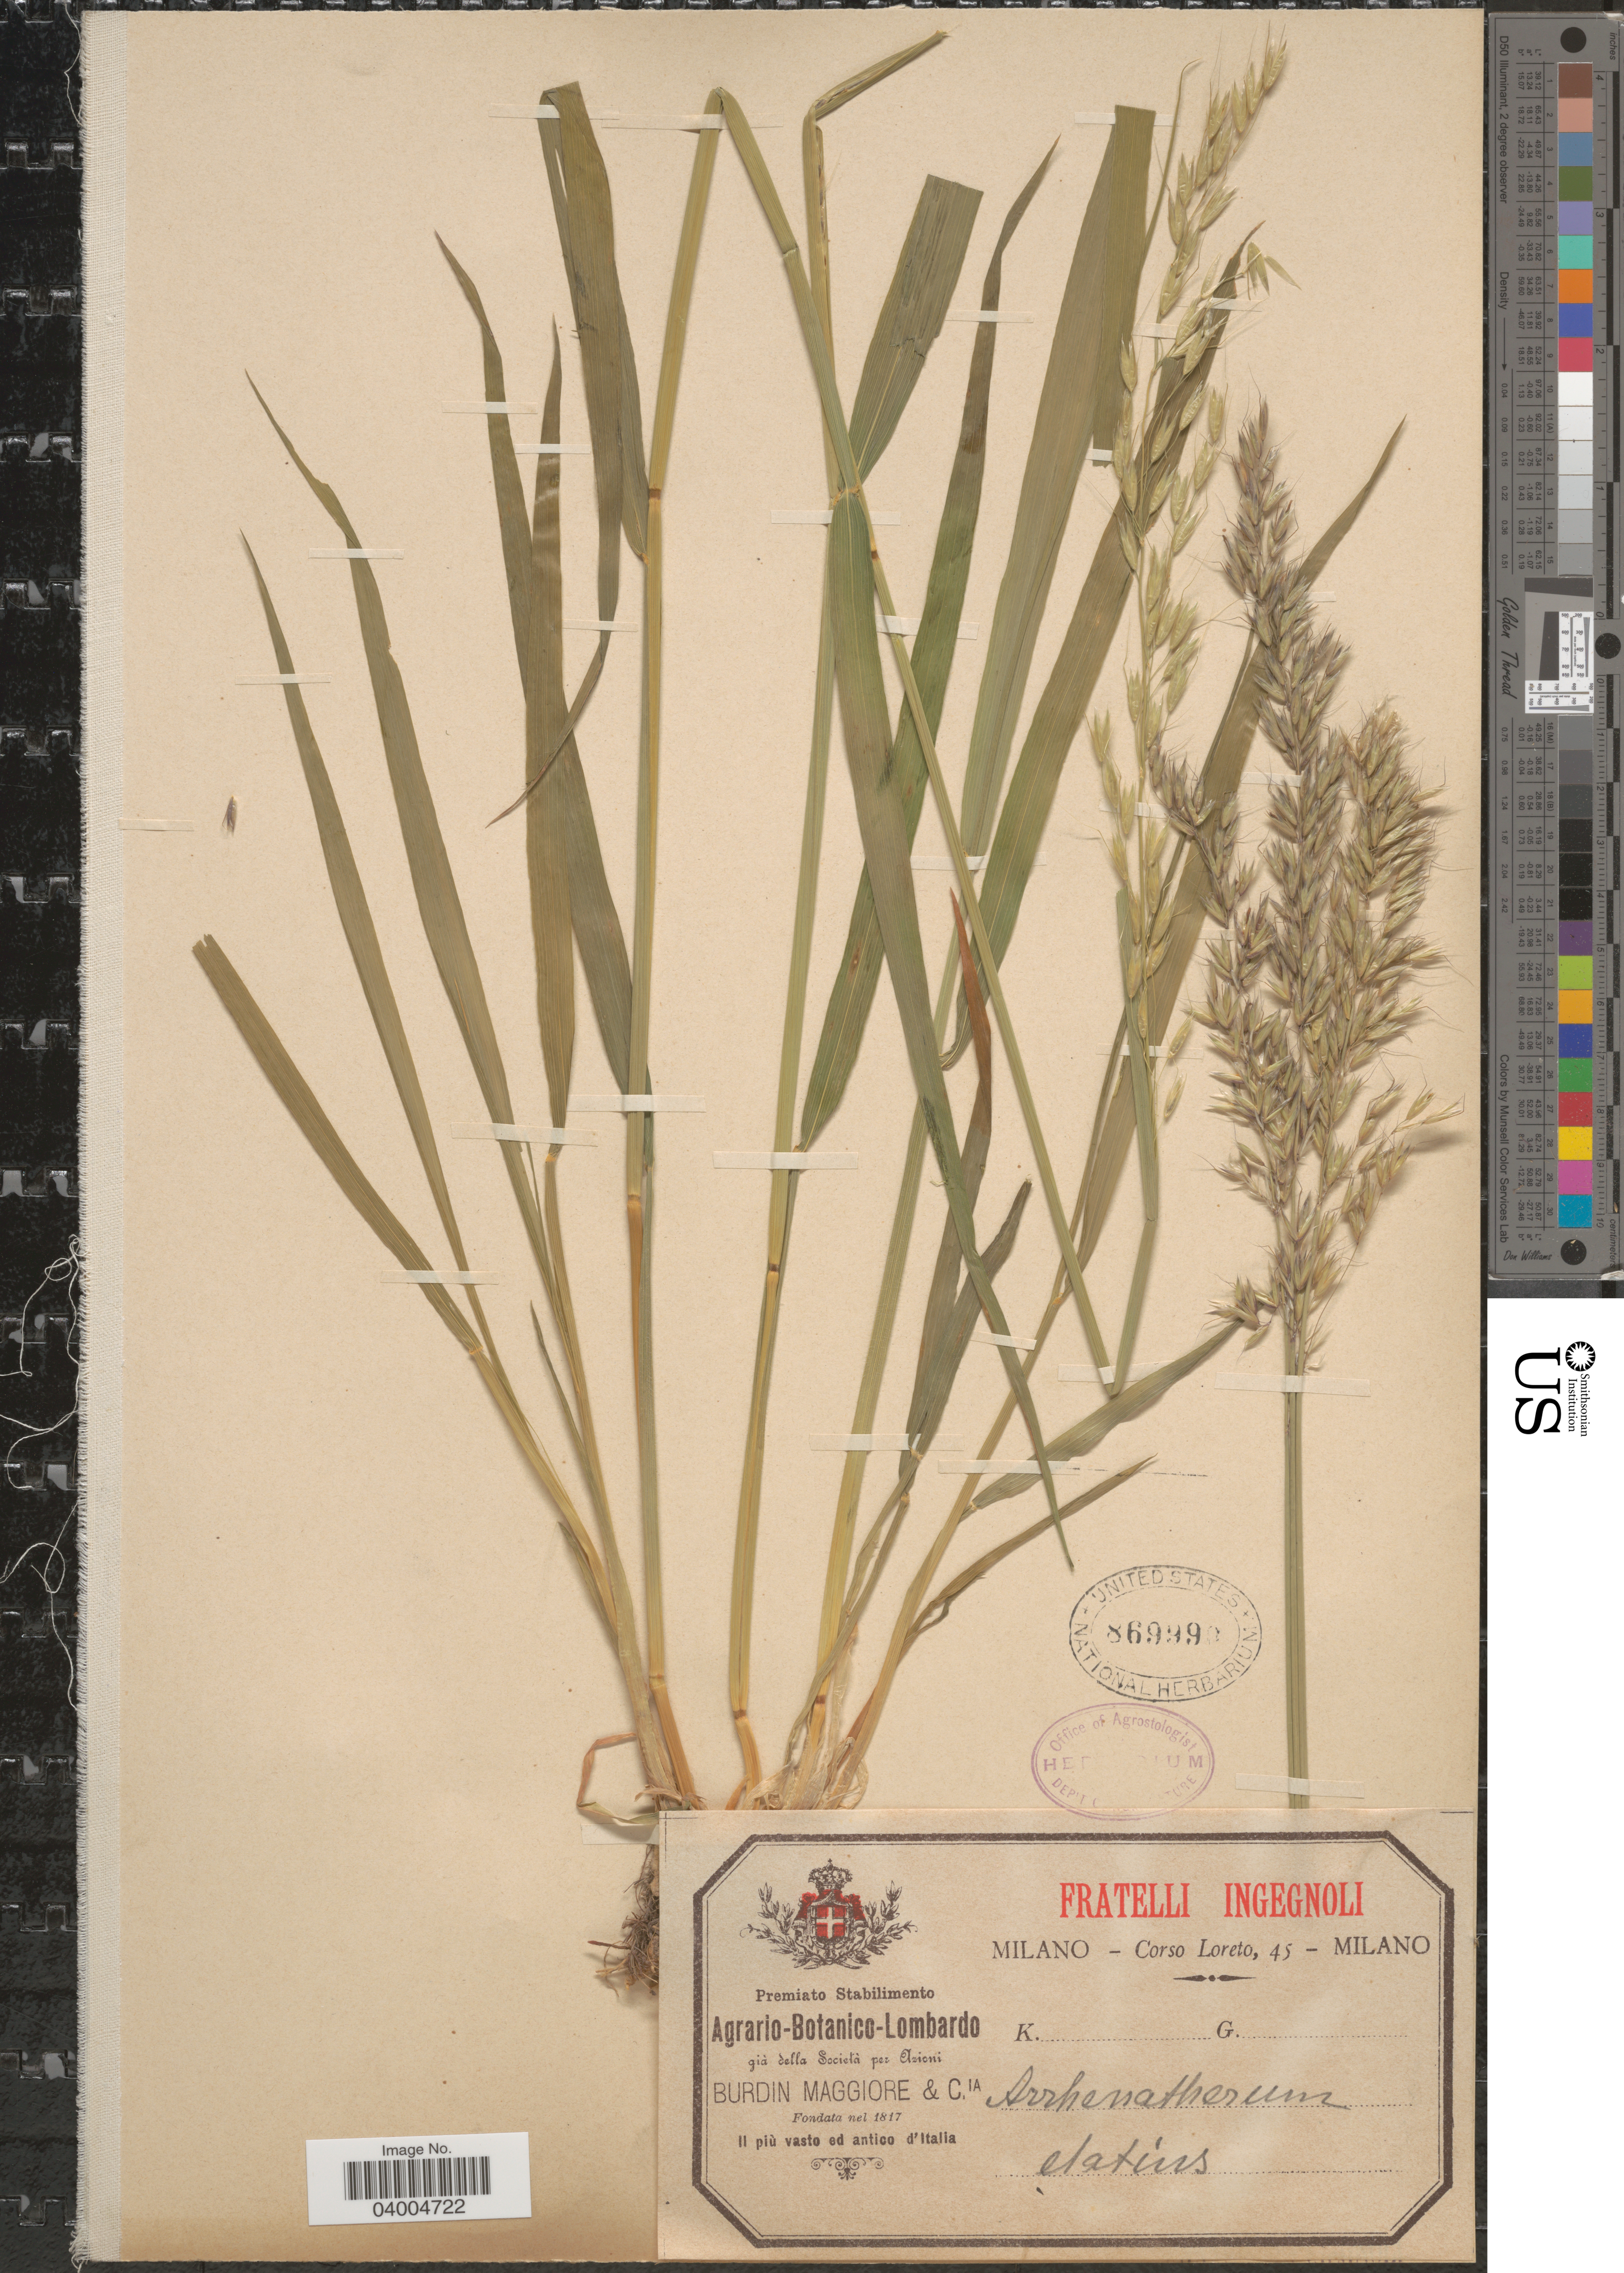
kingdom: Plantae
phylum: Tracheophyta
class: Liliopsida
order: Poales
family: Poaceae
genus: Arrhenatherum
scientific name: Arrhenatherum elatius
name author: (L.) J. Presl & C. Presl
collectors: Loreto, C.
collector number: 45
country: Italy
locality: Il più vasto ed antico d'Italia.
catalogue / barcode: US 869990